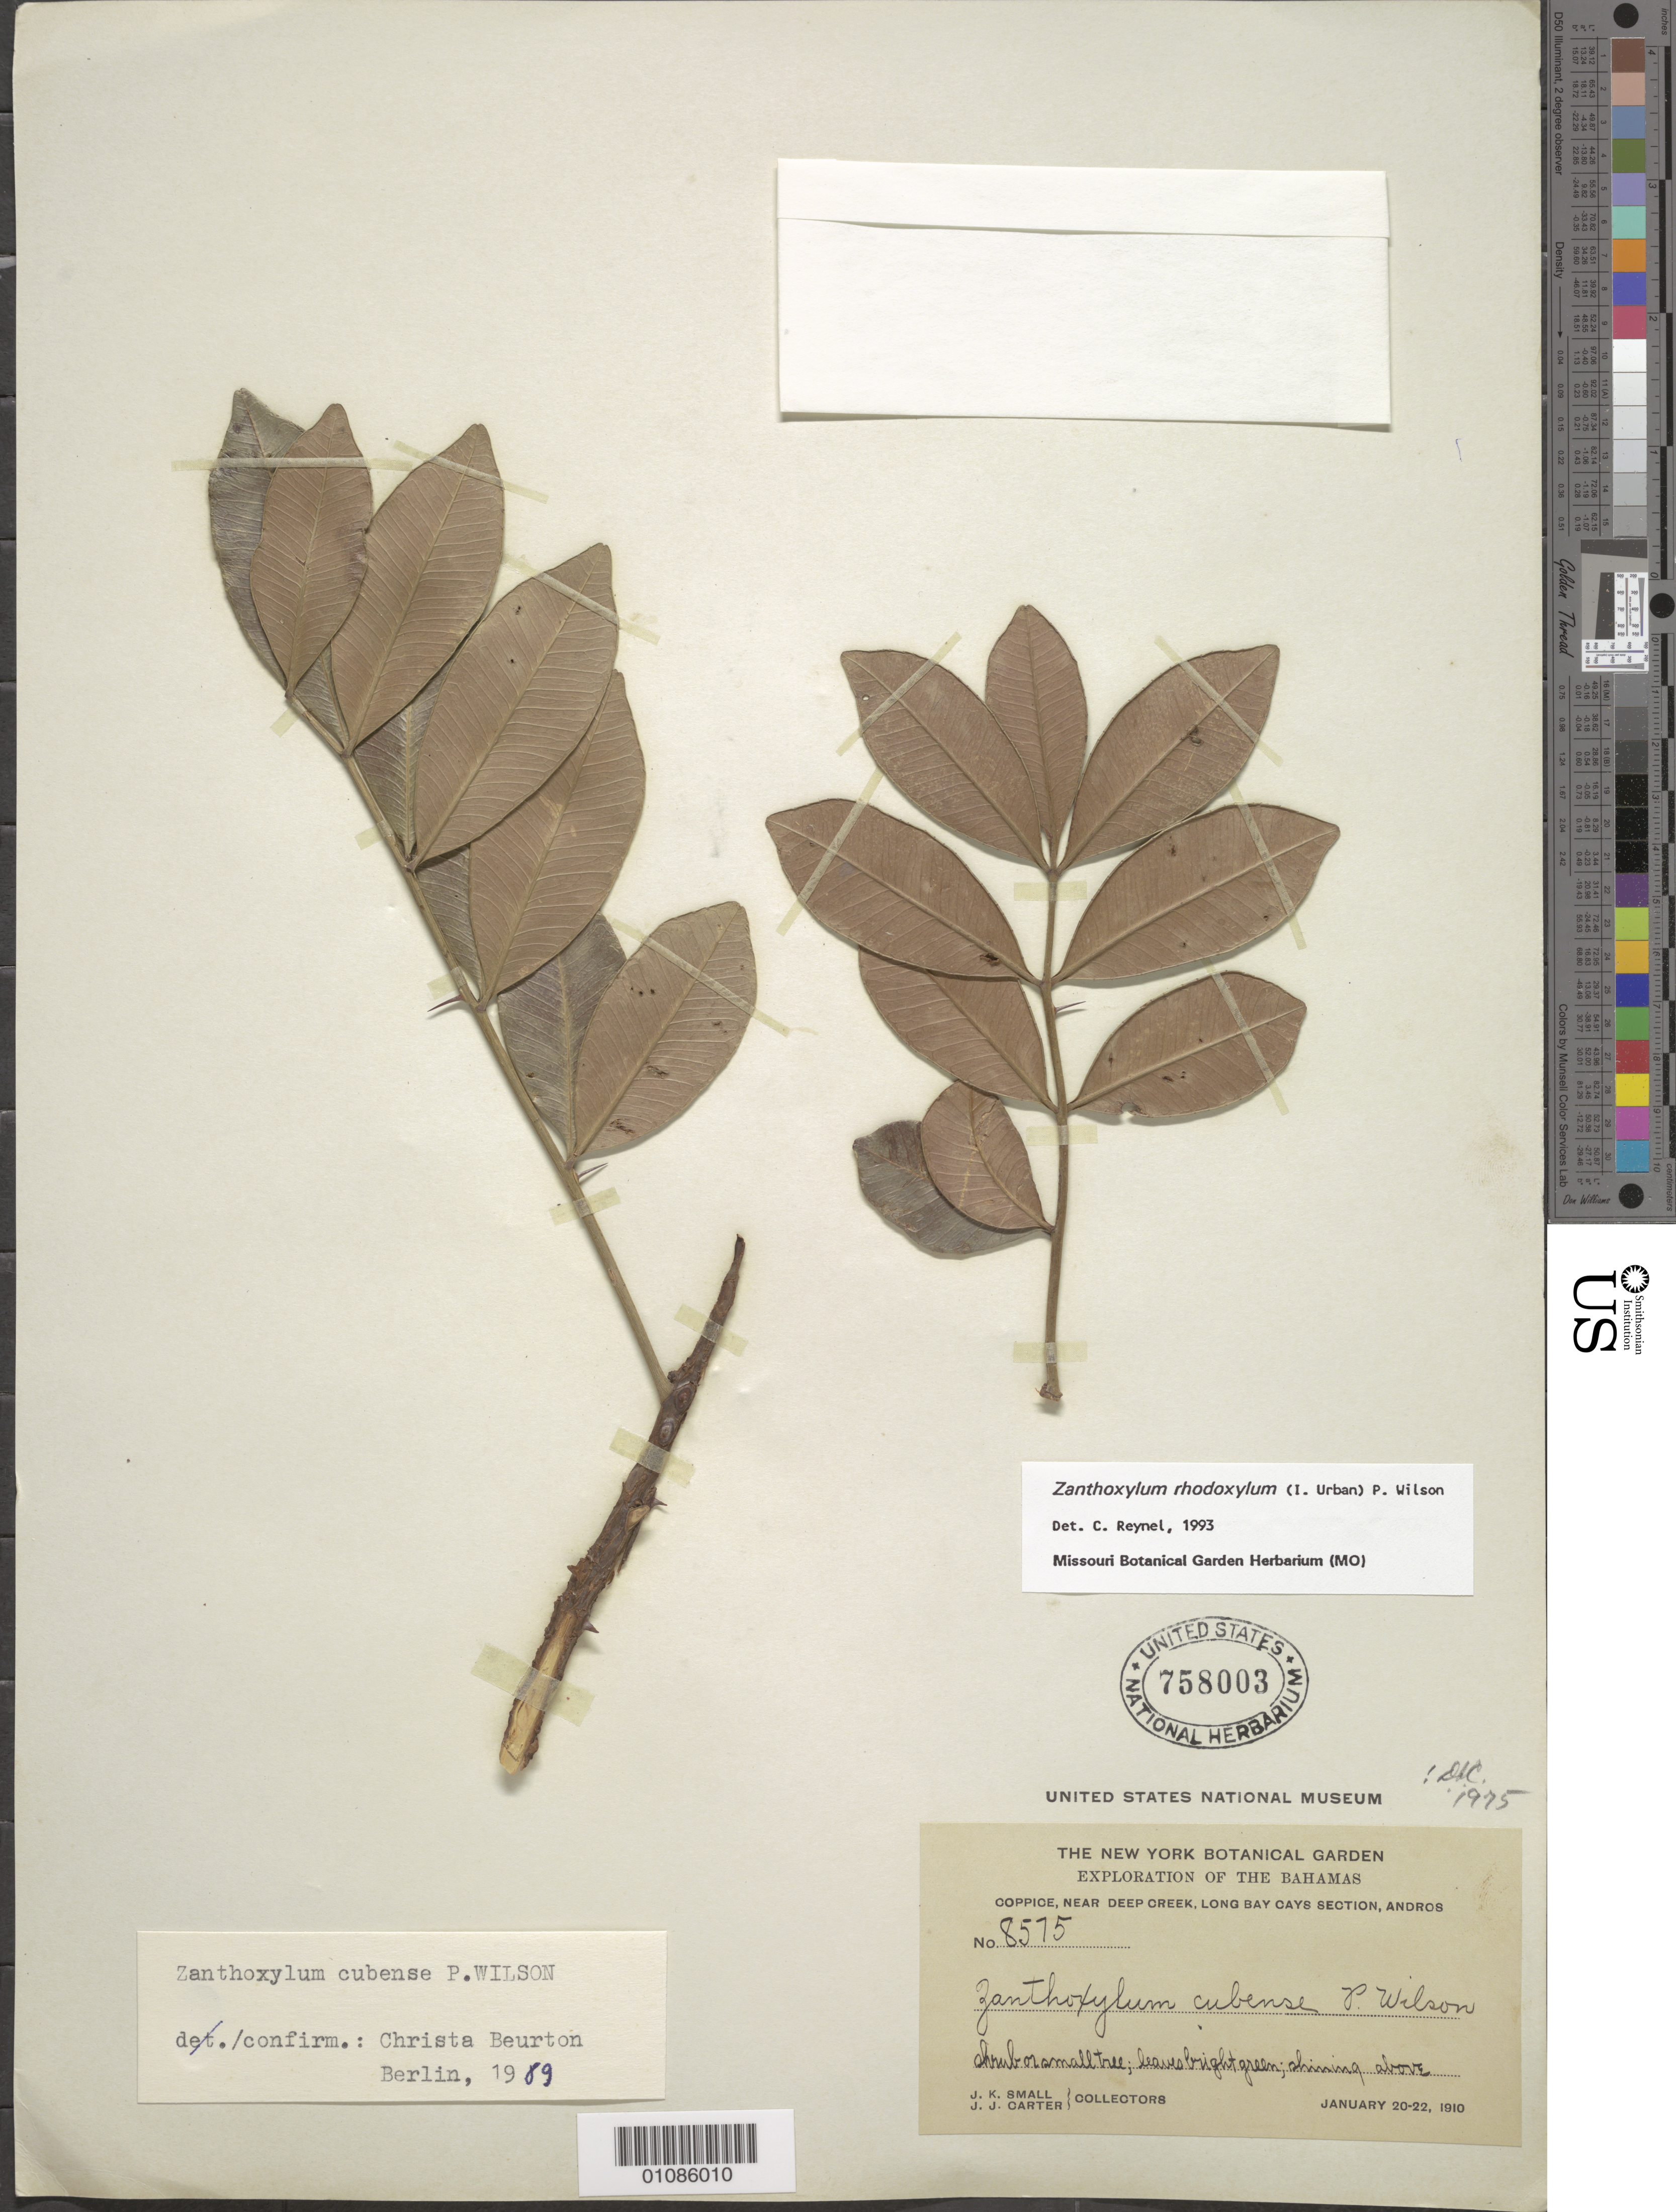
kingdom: Plantae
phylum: Tracheophyta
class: Magnoliopsida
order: Sapindales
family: Rutaceae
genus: Zanthoxylum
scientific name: Zanthoxylum rhodoxylon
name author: (Urb.) P. Wilson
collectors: J. K. Small & J. J. Carter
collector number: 8575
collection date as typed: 20 Jan 1910 to 22 Jan 1910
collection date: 1910-01-20/1910-01-22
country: Bahamas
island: Andros I.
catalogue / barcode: US 758003